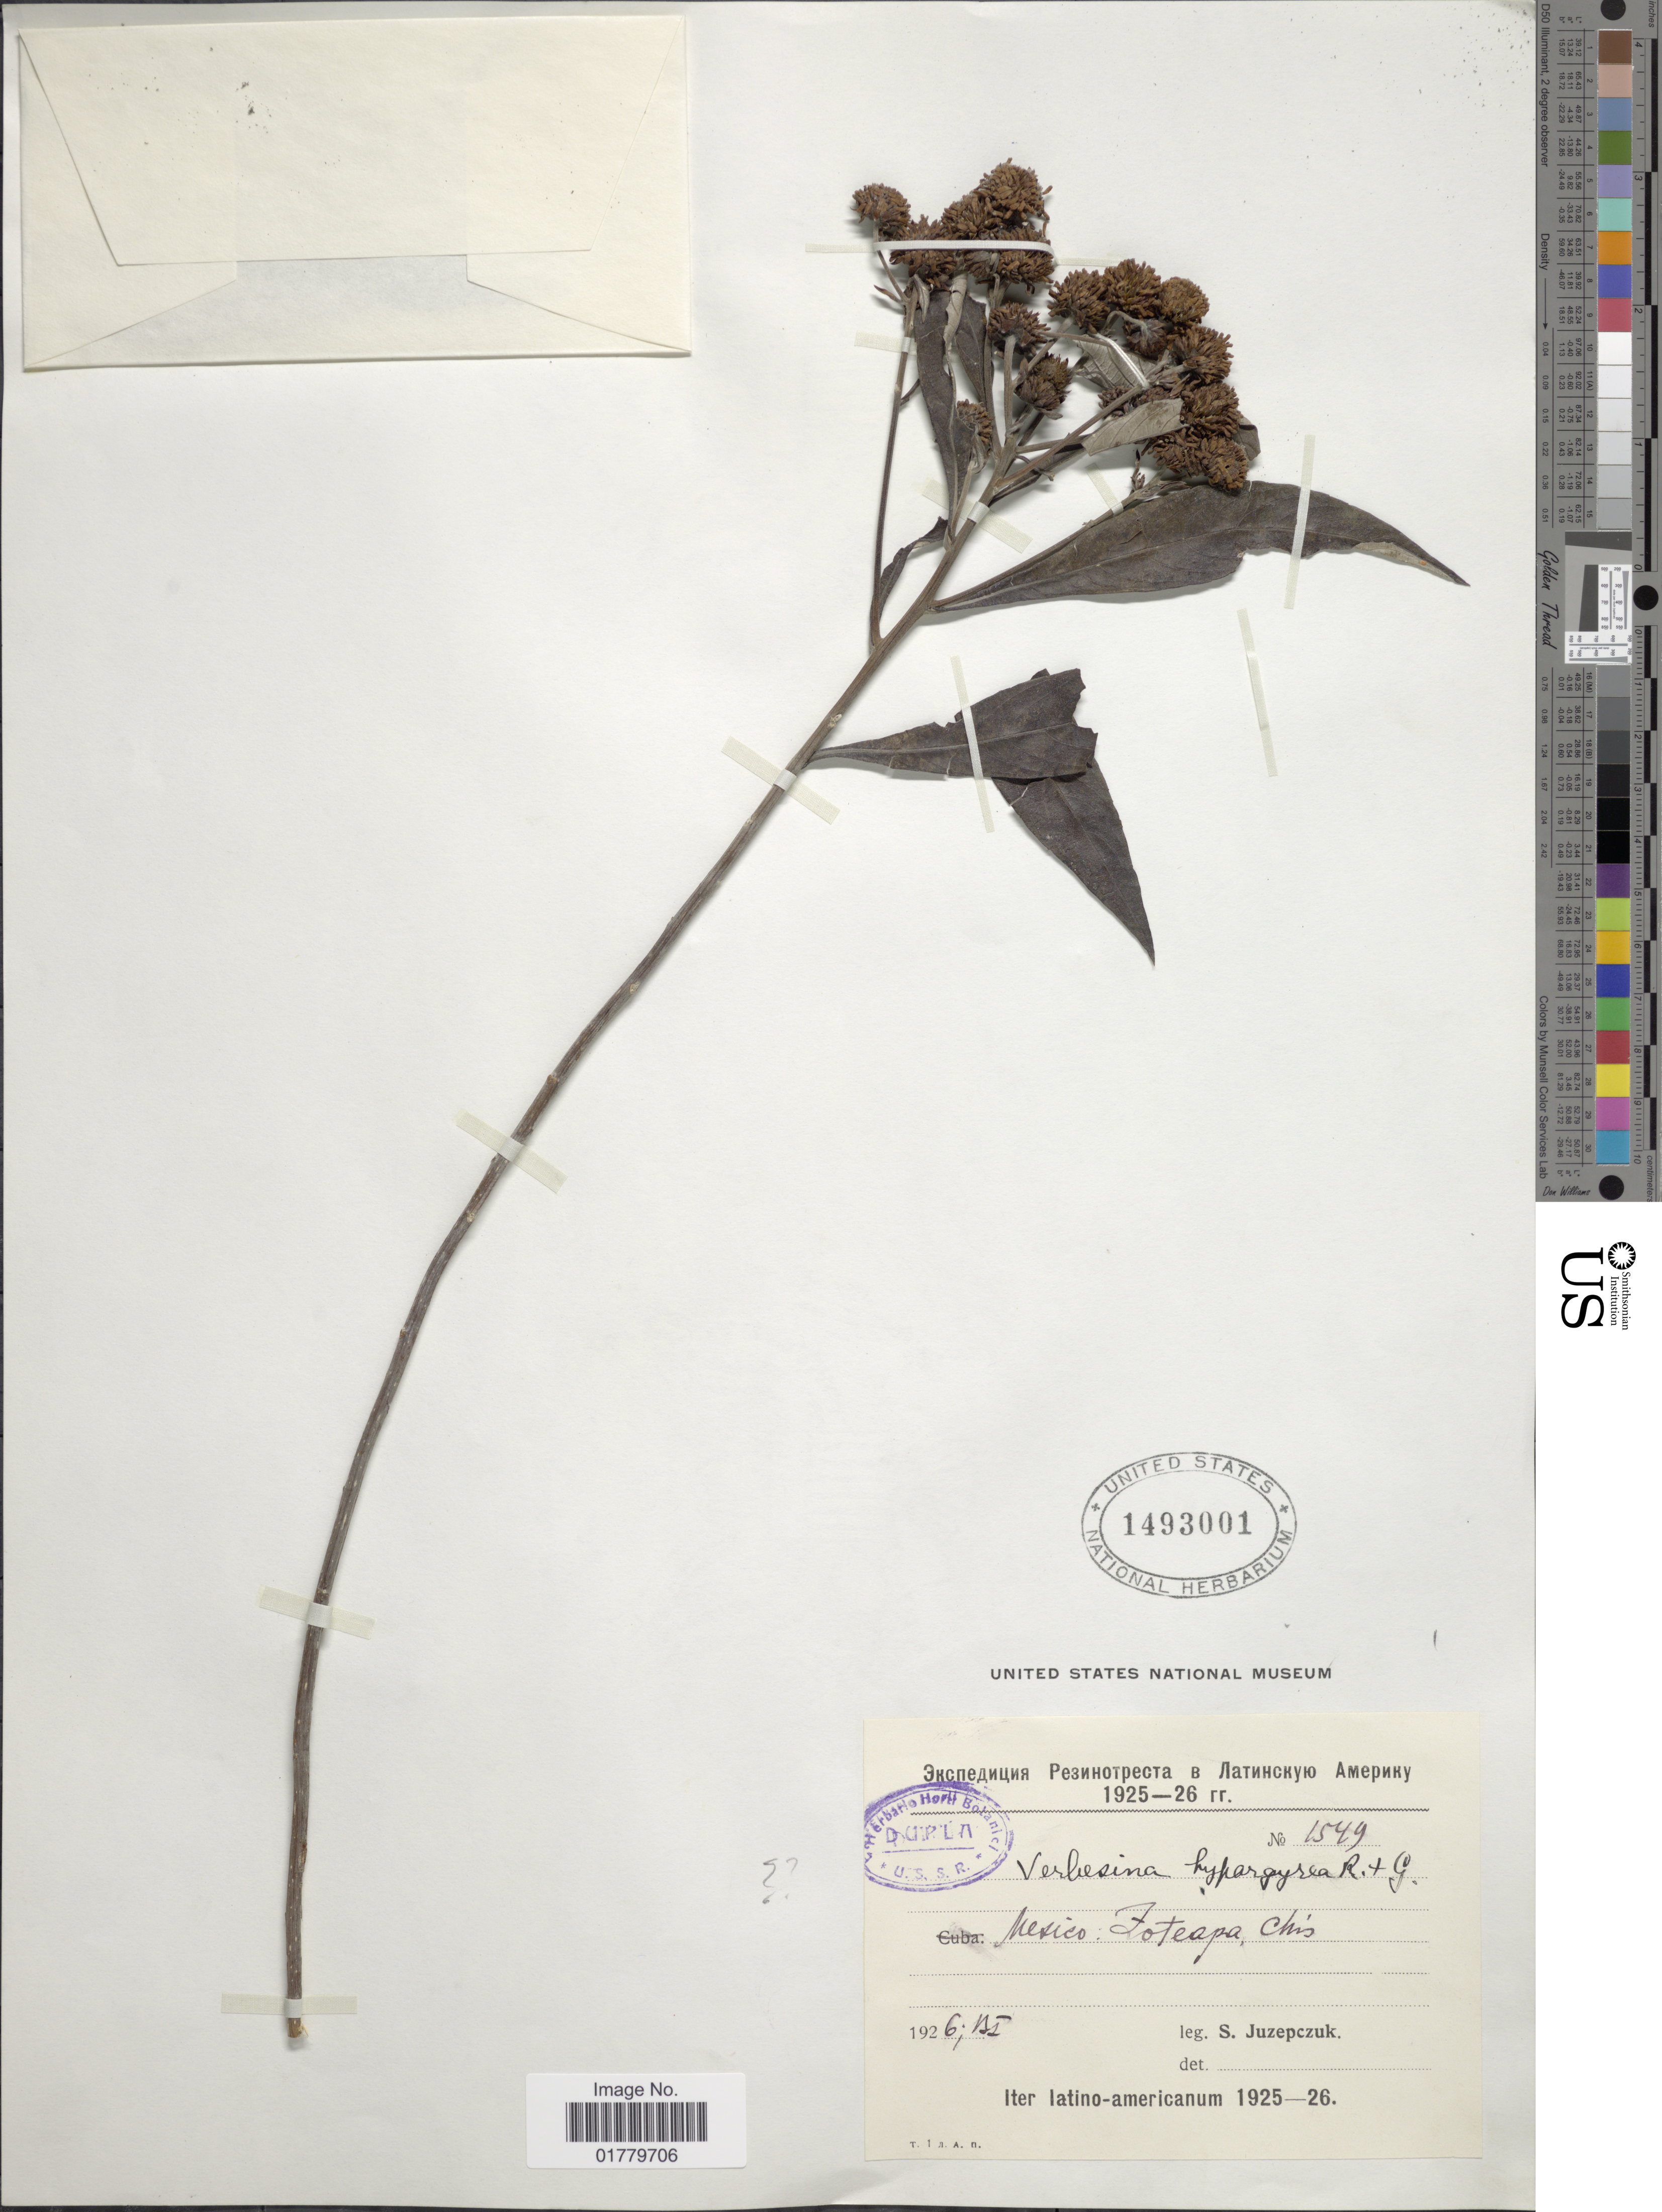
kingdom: Plantae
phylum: Tracheophyta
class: Magnoliopsida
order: Asterales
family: Asteraceae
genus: Verbesina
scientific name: Verbesina hypargyrea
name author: B.L. Rob. & Greenm.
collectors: S. V. Juzepczuk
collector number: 1549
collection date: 1926-01-13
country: Mexico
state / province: Chiapas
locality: Mexico: Toteapa, Chis.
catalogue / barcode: US 1493001